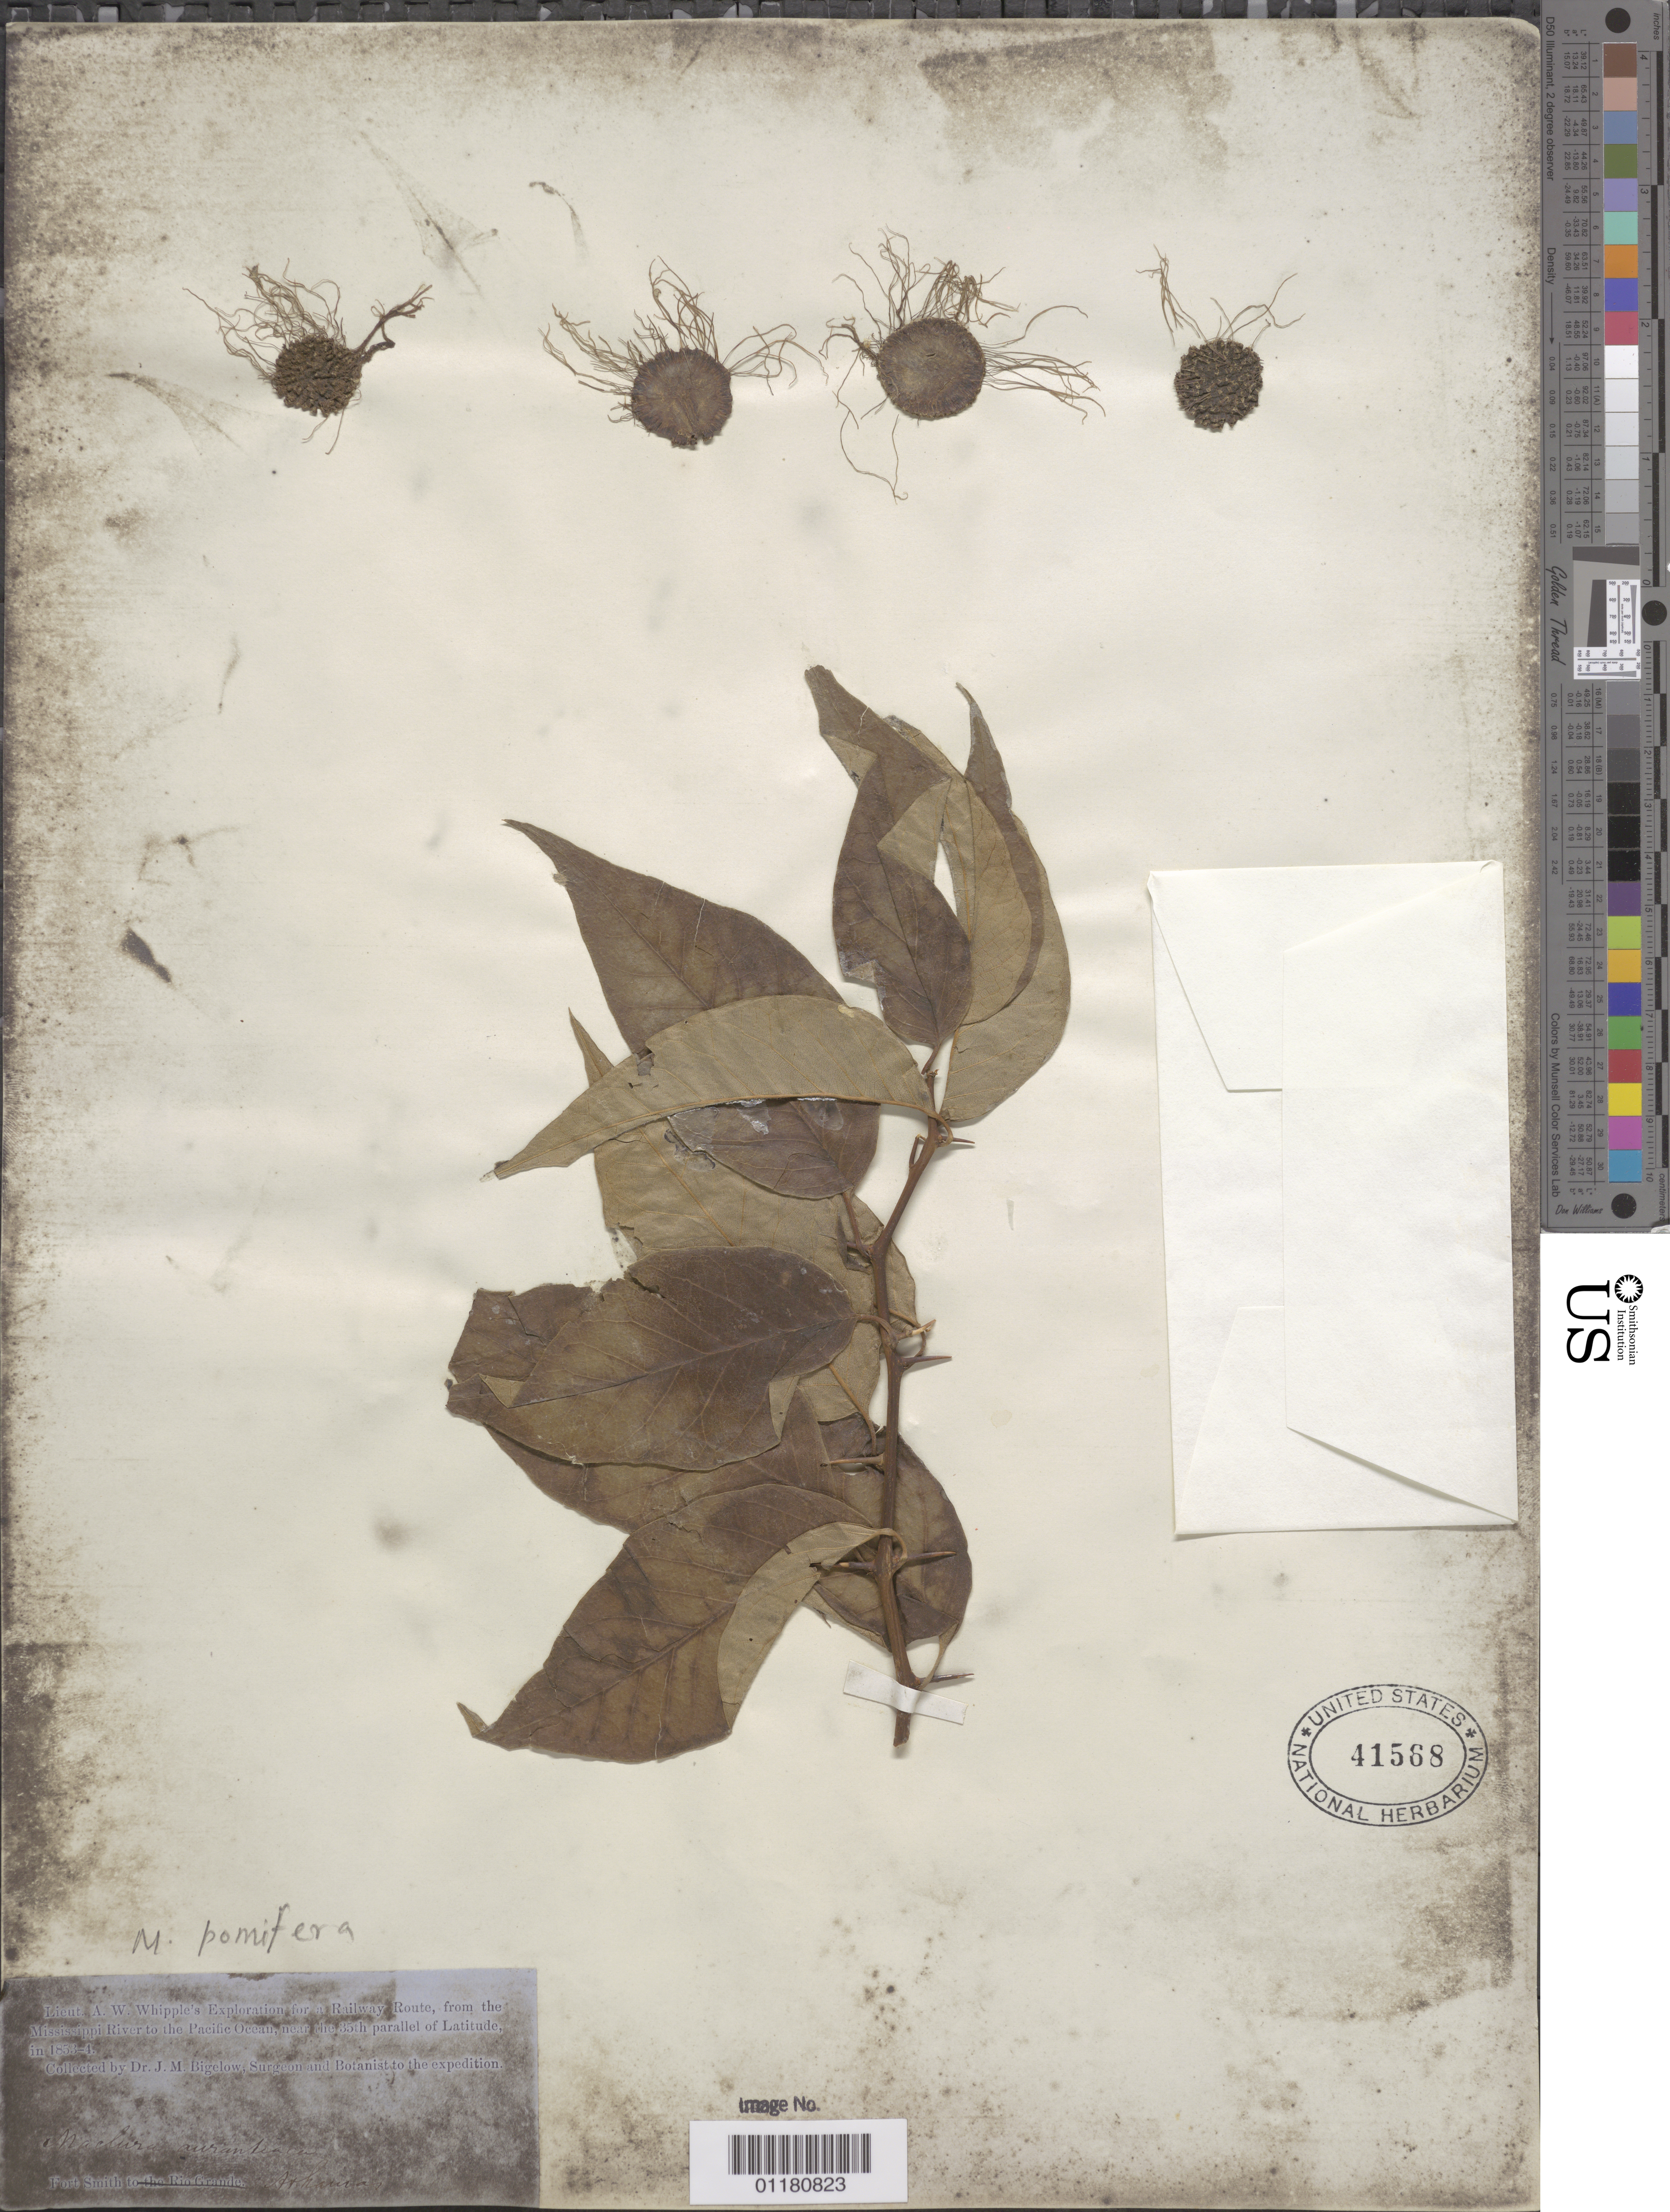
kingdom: Plantae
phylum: Tracheophyta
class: Magnoliopsida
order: Rosales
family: Moraceae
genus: Maclura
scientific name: Maclura pomifera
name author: (Raf.) C.K. Schneid.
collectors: J. M. Bigelow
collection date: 1853/1854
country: United States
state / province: Arkansas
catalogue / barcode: US 41568